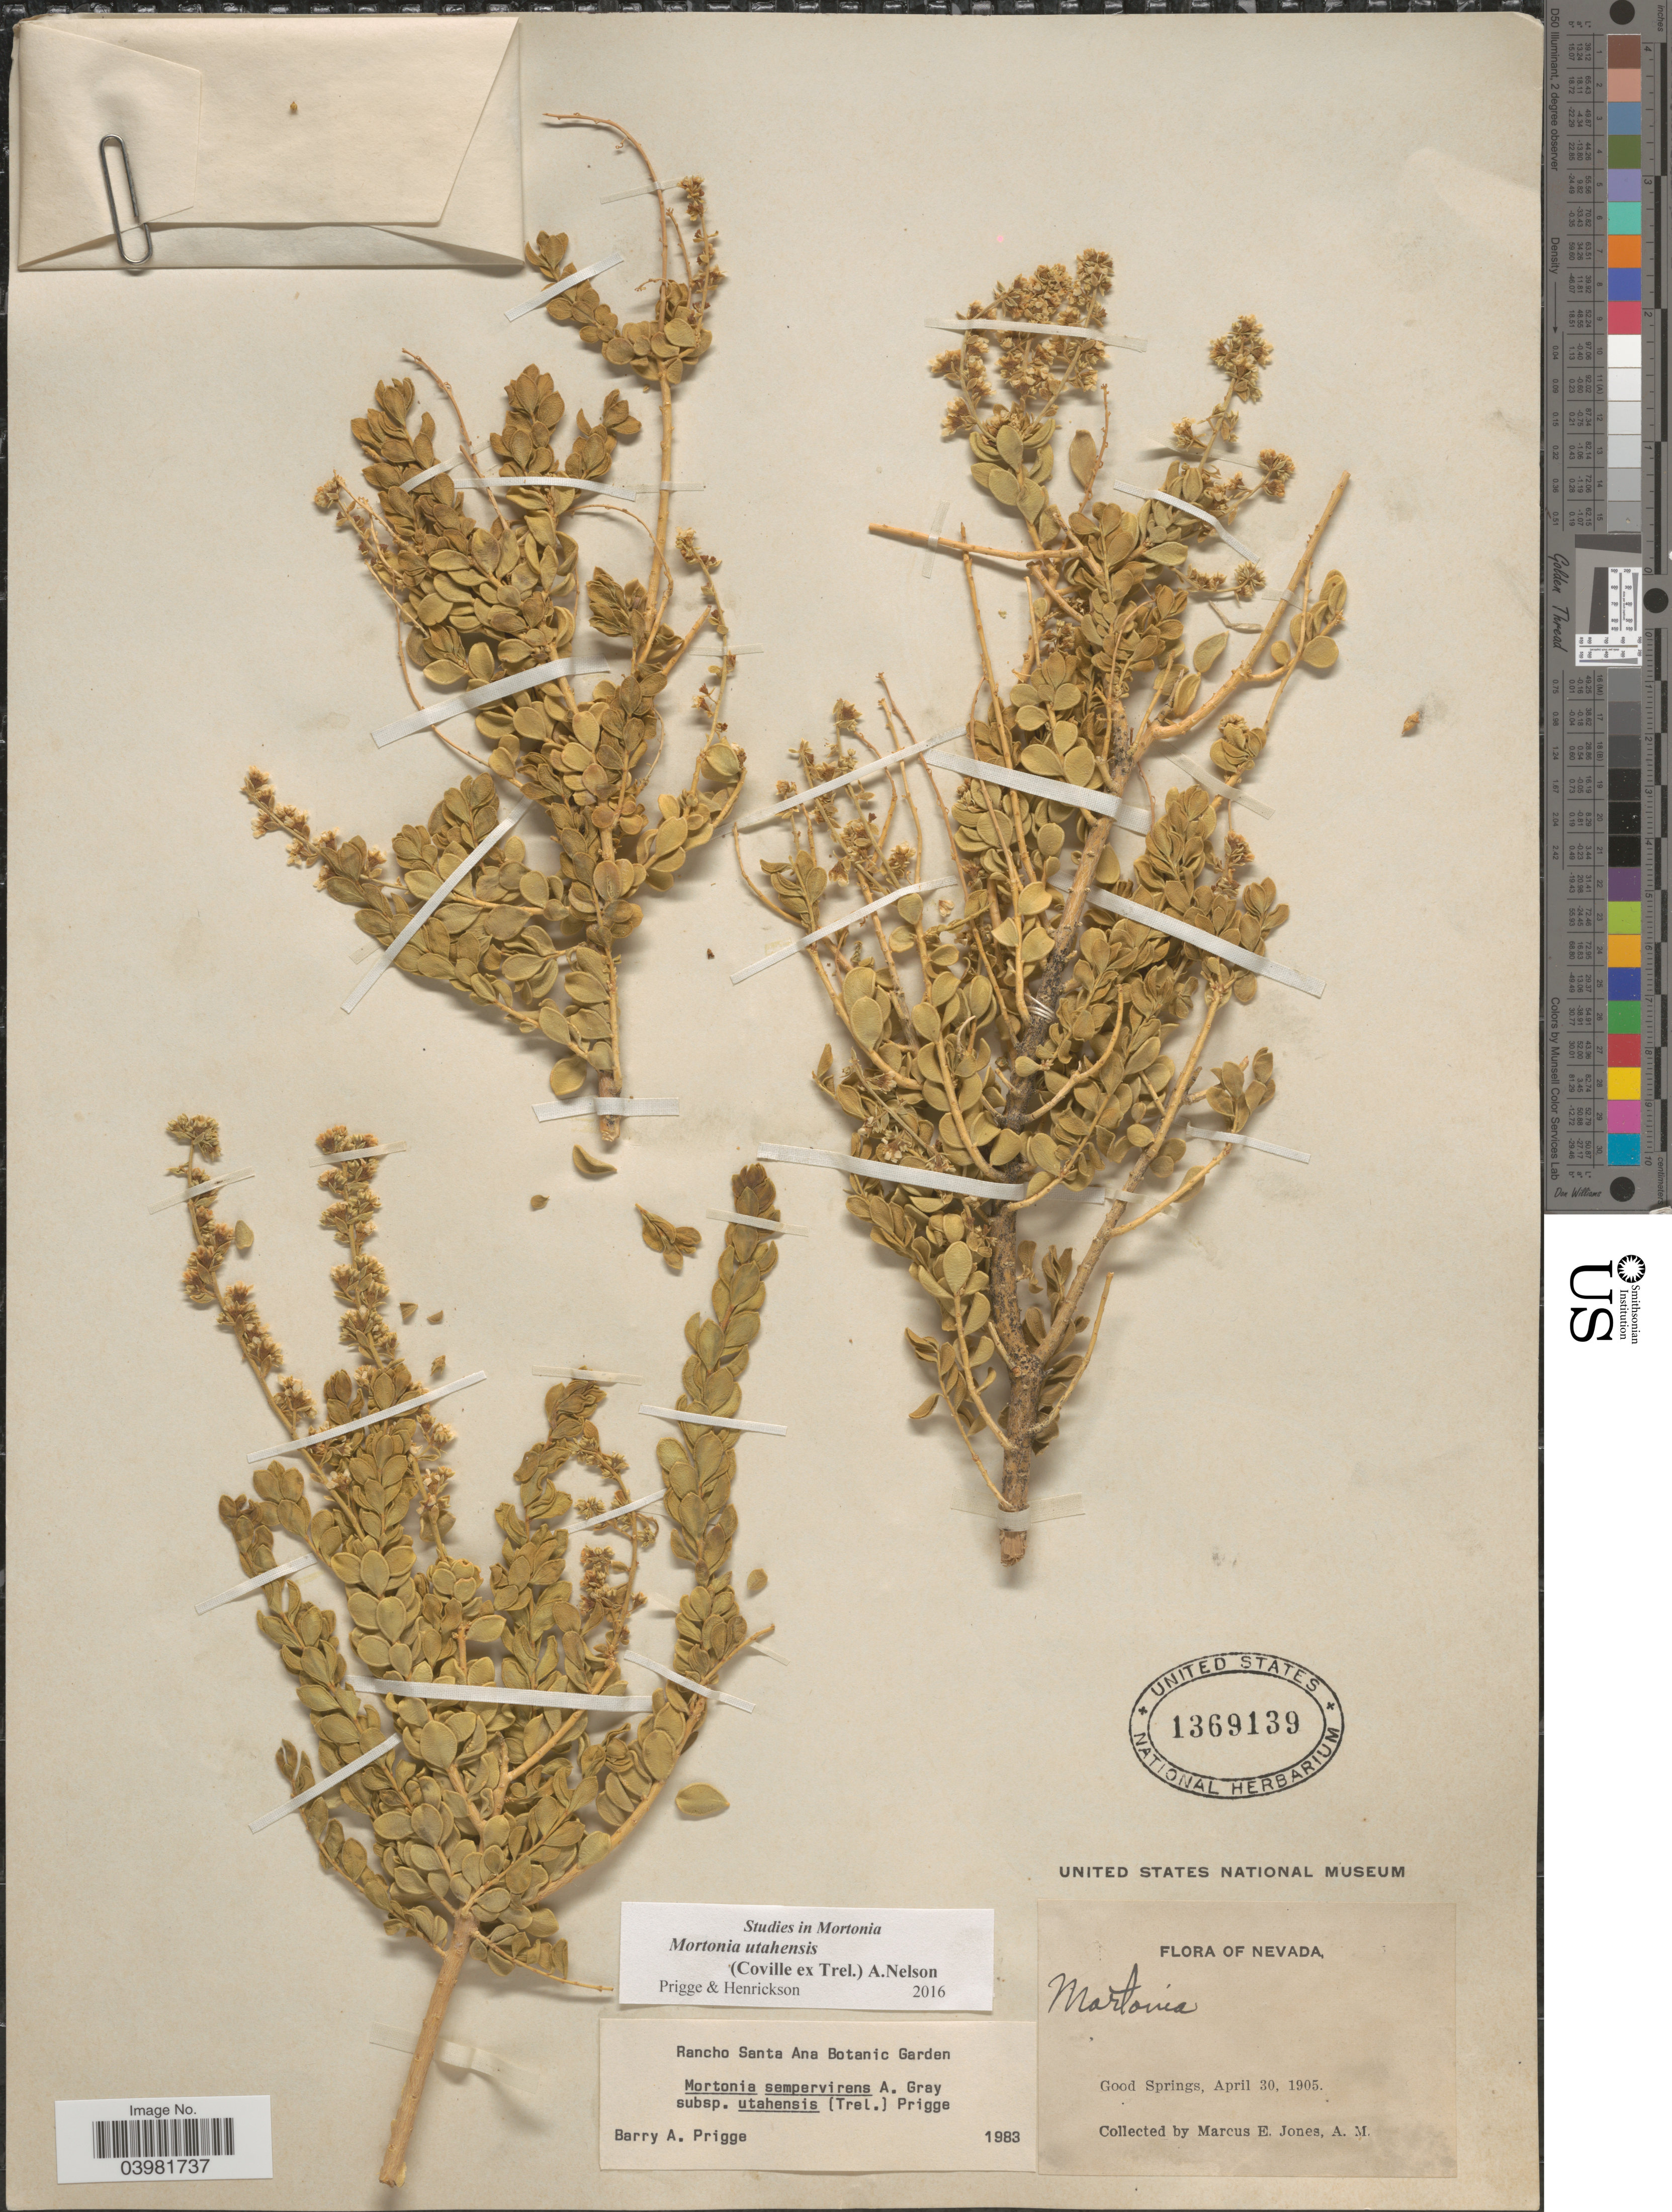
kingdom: Plantae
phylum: Tracheophyta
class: Magnoliopsida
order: Celastrales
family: Celastraceae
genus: Mortonia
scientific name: Mortonia utahensis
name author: (Coville ex Trel.) A. Nelson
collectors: M. E. Jones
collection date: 1905-04-30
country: United States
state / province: Nevada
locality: Good Springs.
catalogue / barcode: US 1369139